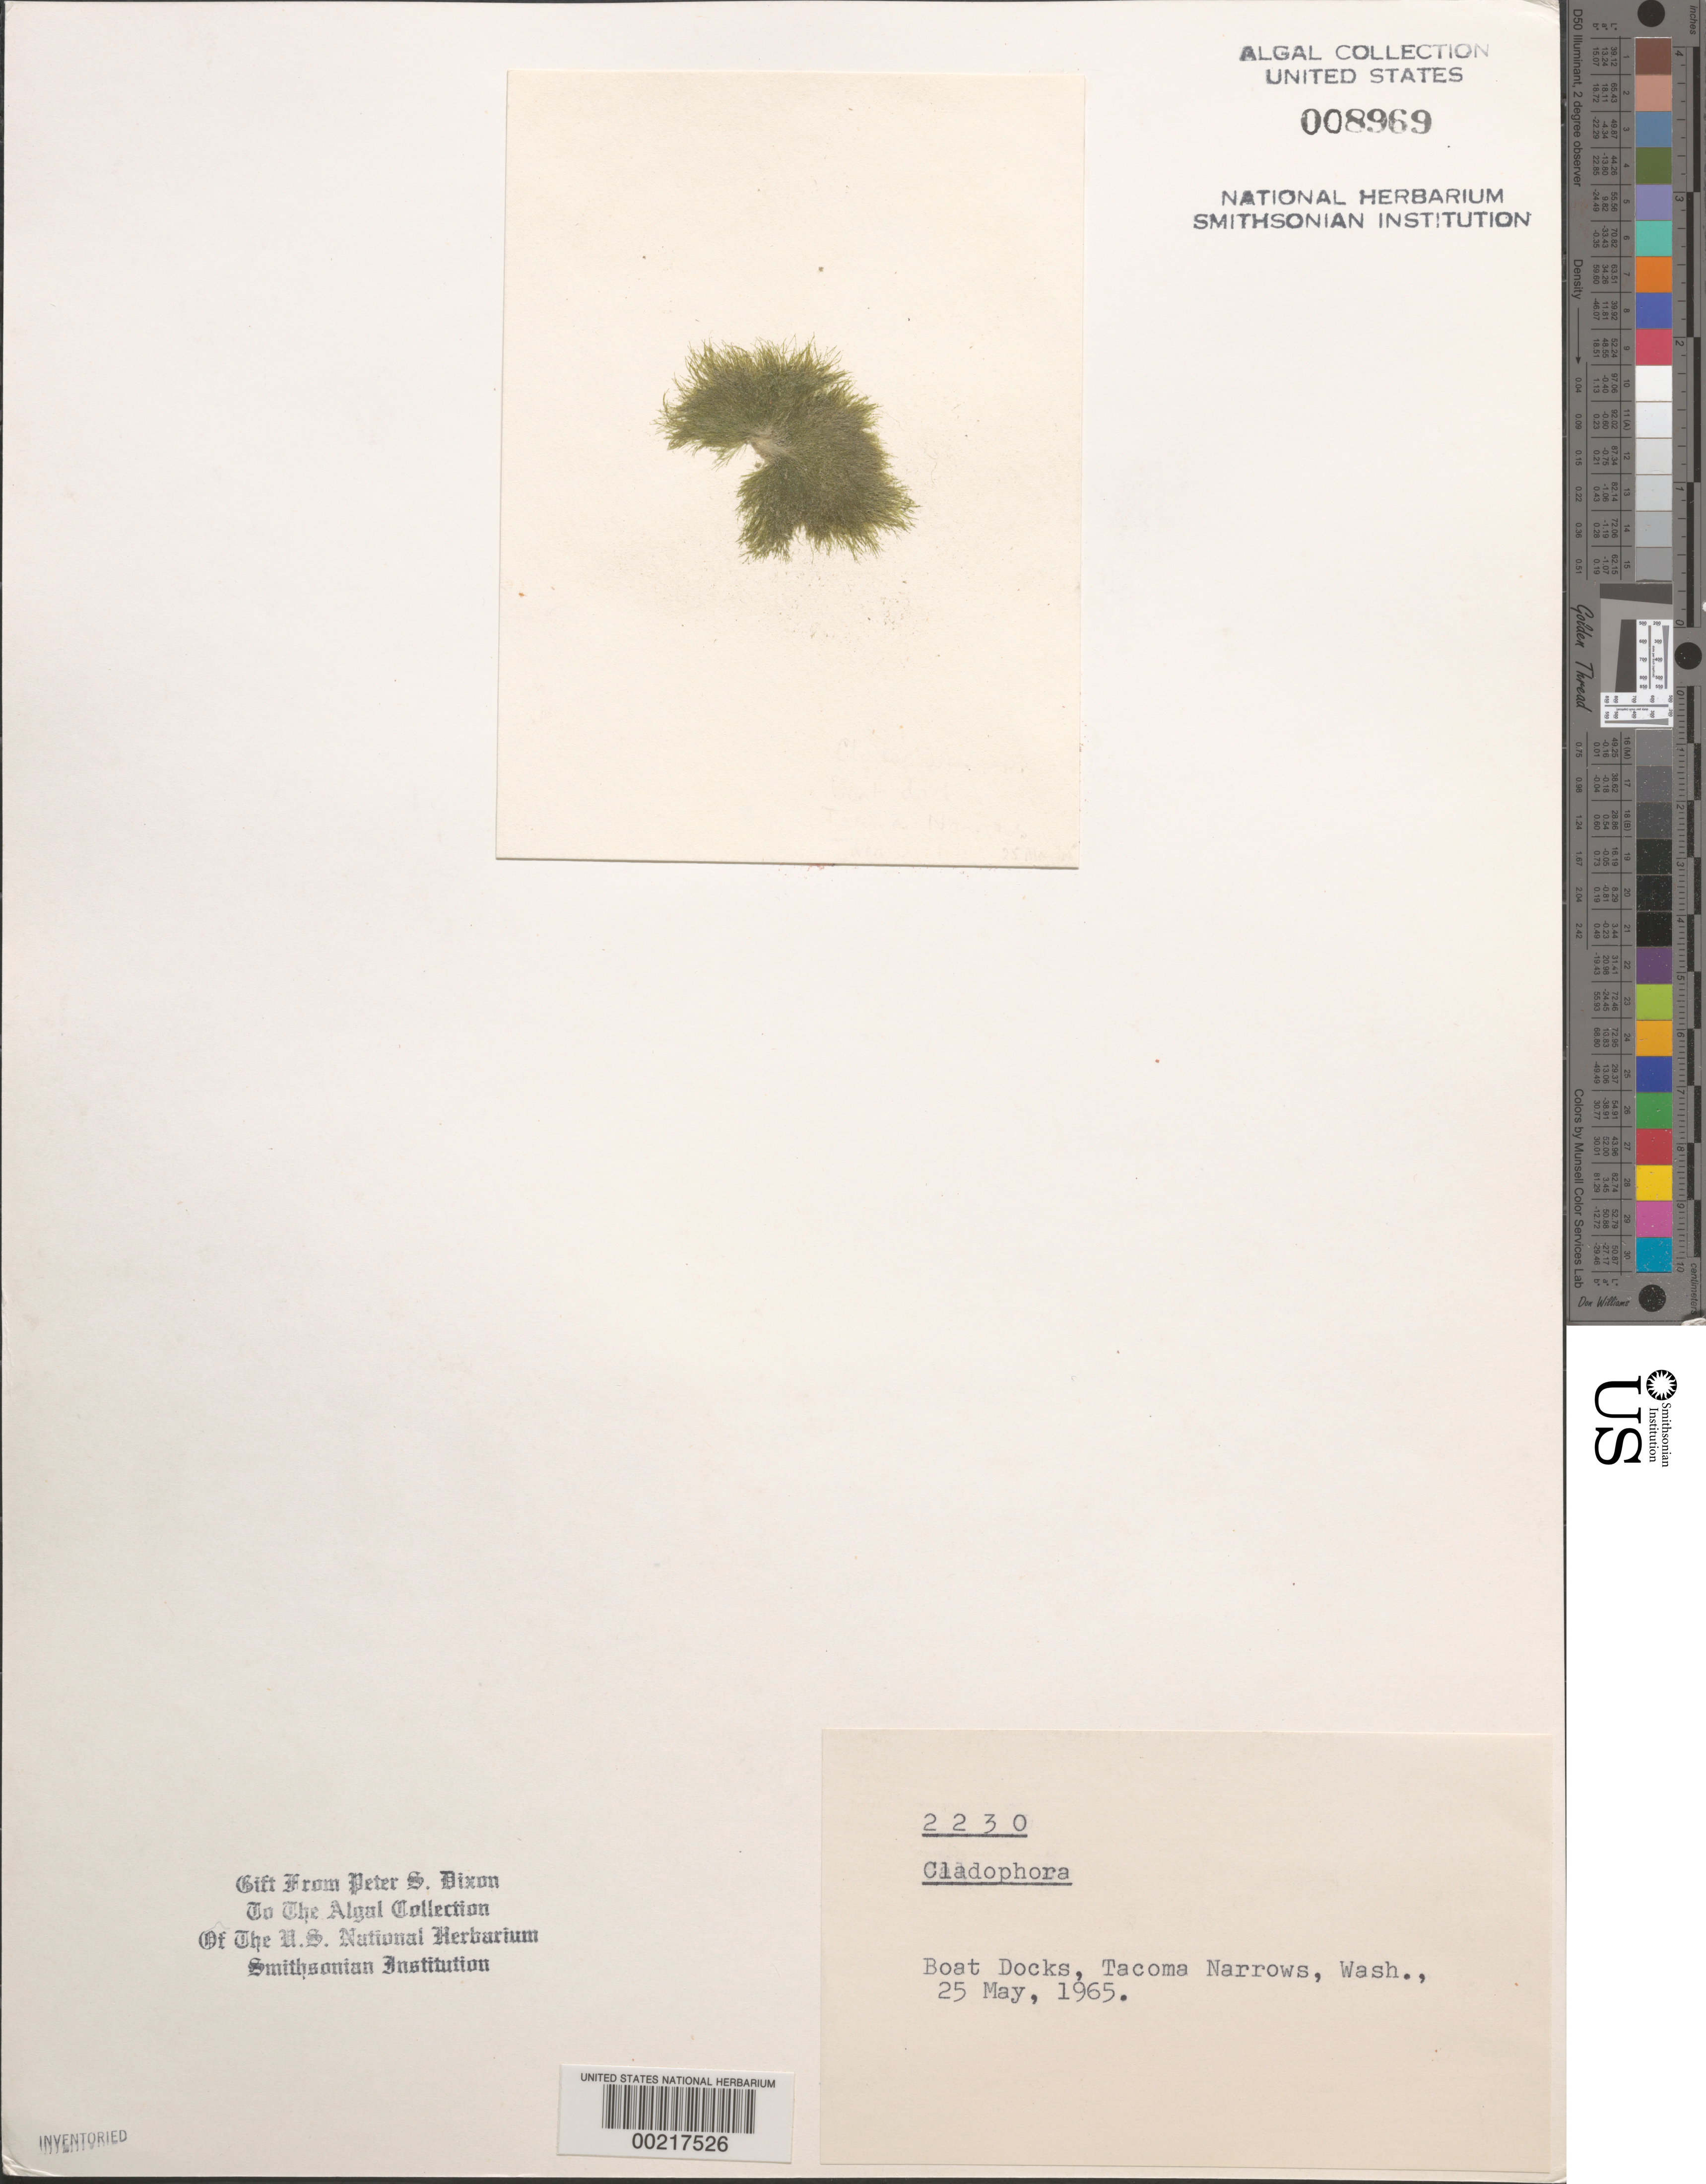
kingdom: Plantae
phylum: Chlorophyta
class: Ulvophyceae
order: Cladophorales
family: Cladophoraceae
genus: Cladophora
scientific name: Cladophora sp.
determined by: Dixon, P. S.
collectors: P. S. Dixon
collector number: PSD 2230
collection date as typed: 25 May 1965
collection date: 1965-05-25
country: United States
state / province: Washington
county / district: Pierce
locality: Tacoma Narrows, boat docks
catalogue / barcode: US 8969